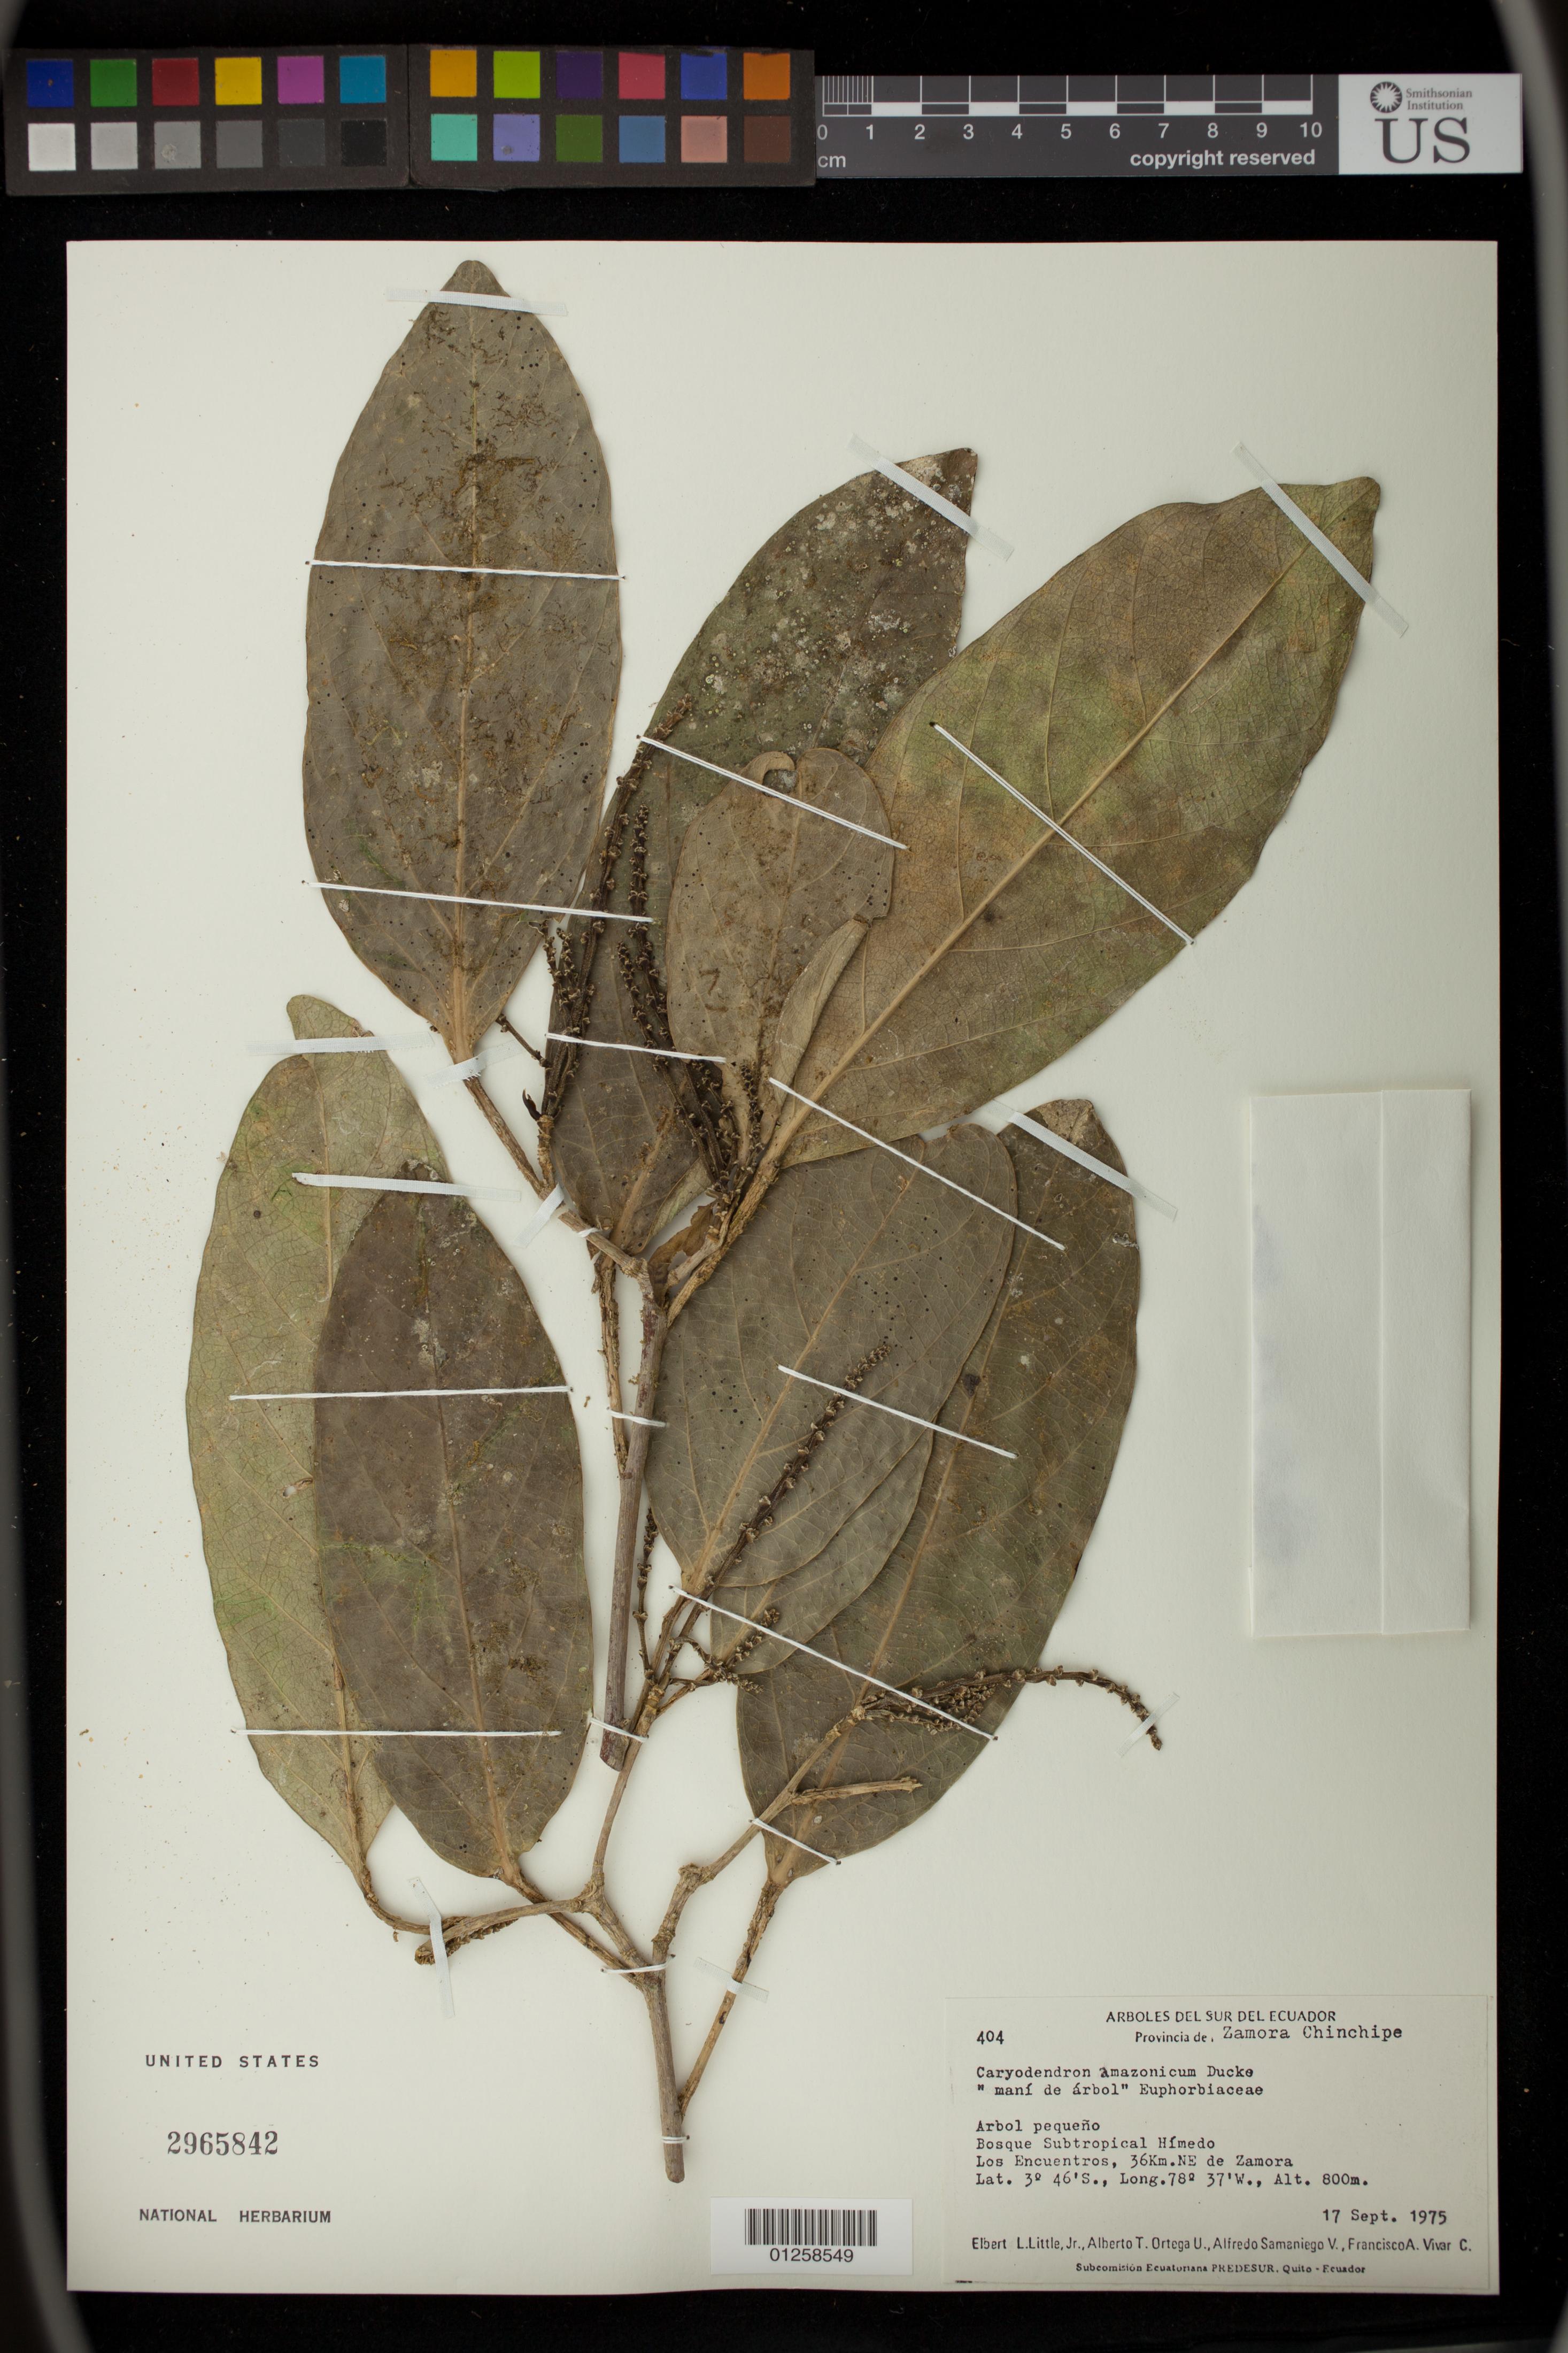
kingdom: Plantae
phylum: Tracheophyta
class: Magnoliopsida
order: Malpighiales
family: Euphorbiaceae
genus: Caryodendron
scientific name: Caryodendron amazonicum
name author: Ducke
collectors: E. L. Little, A. T. Ortega U., A. V. Samaniego, A. Francisco & F. A. Vivar C.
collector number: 404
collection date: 1975-09-17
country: Ecuador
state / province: Zamora-Chinchipe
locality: Bosque Subtropical Hamedo. Los Encuentros, 36Km. NE de Zamora.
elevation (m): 800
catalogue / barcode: US 2965842